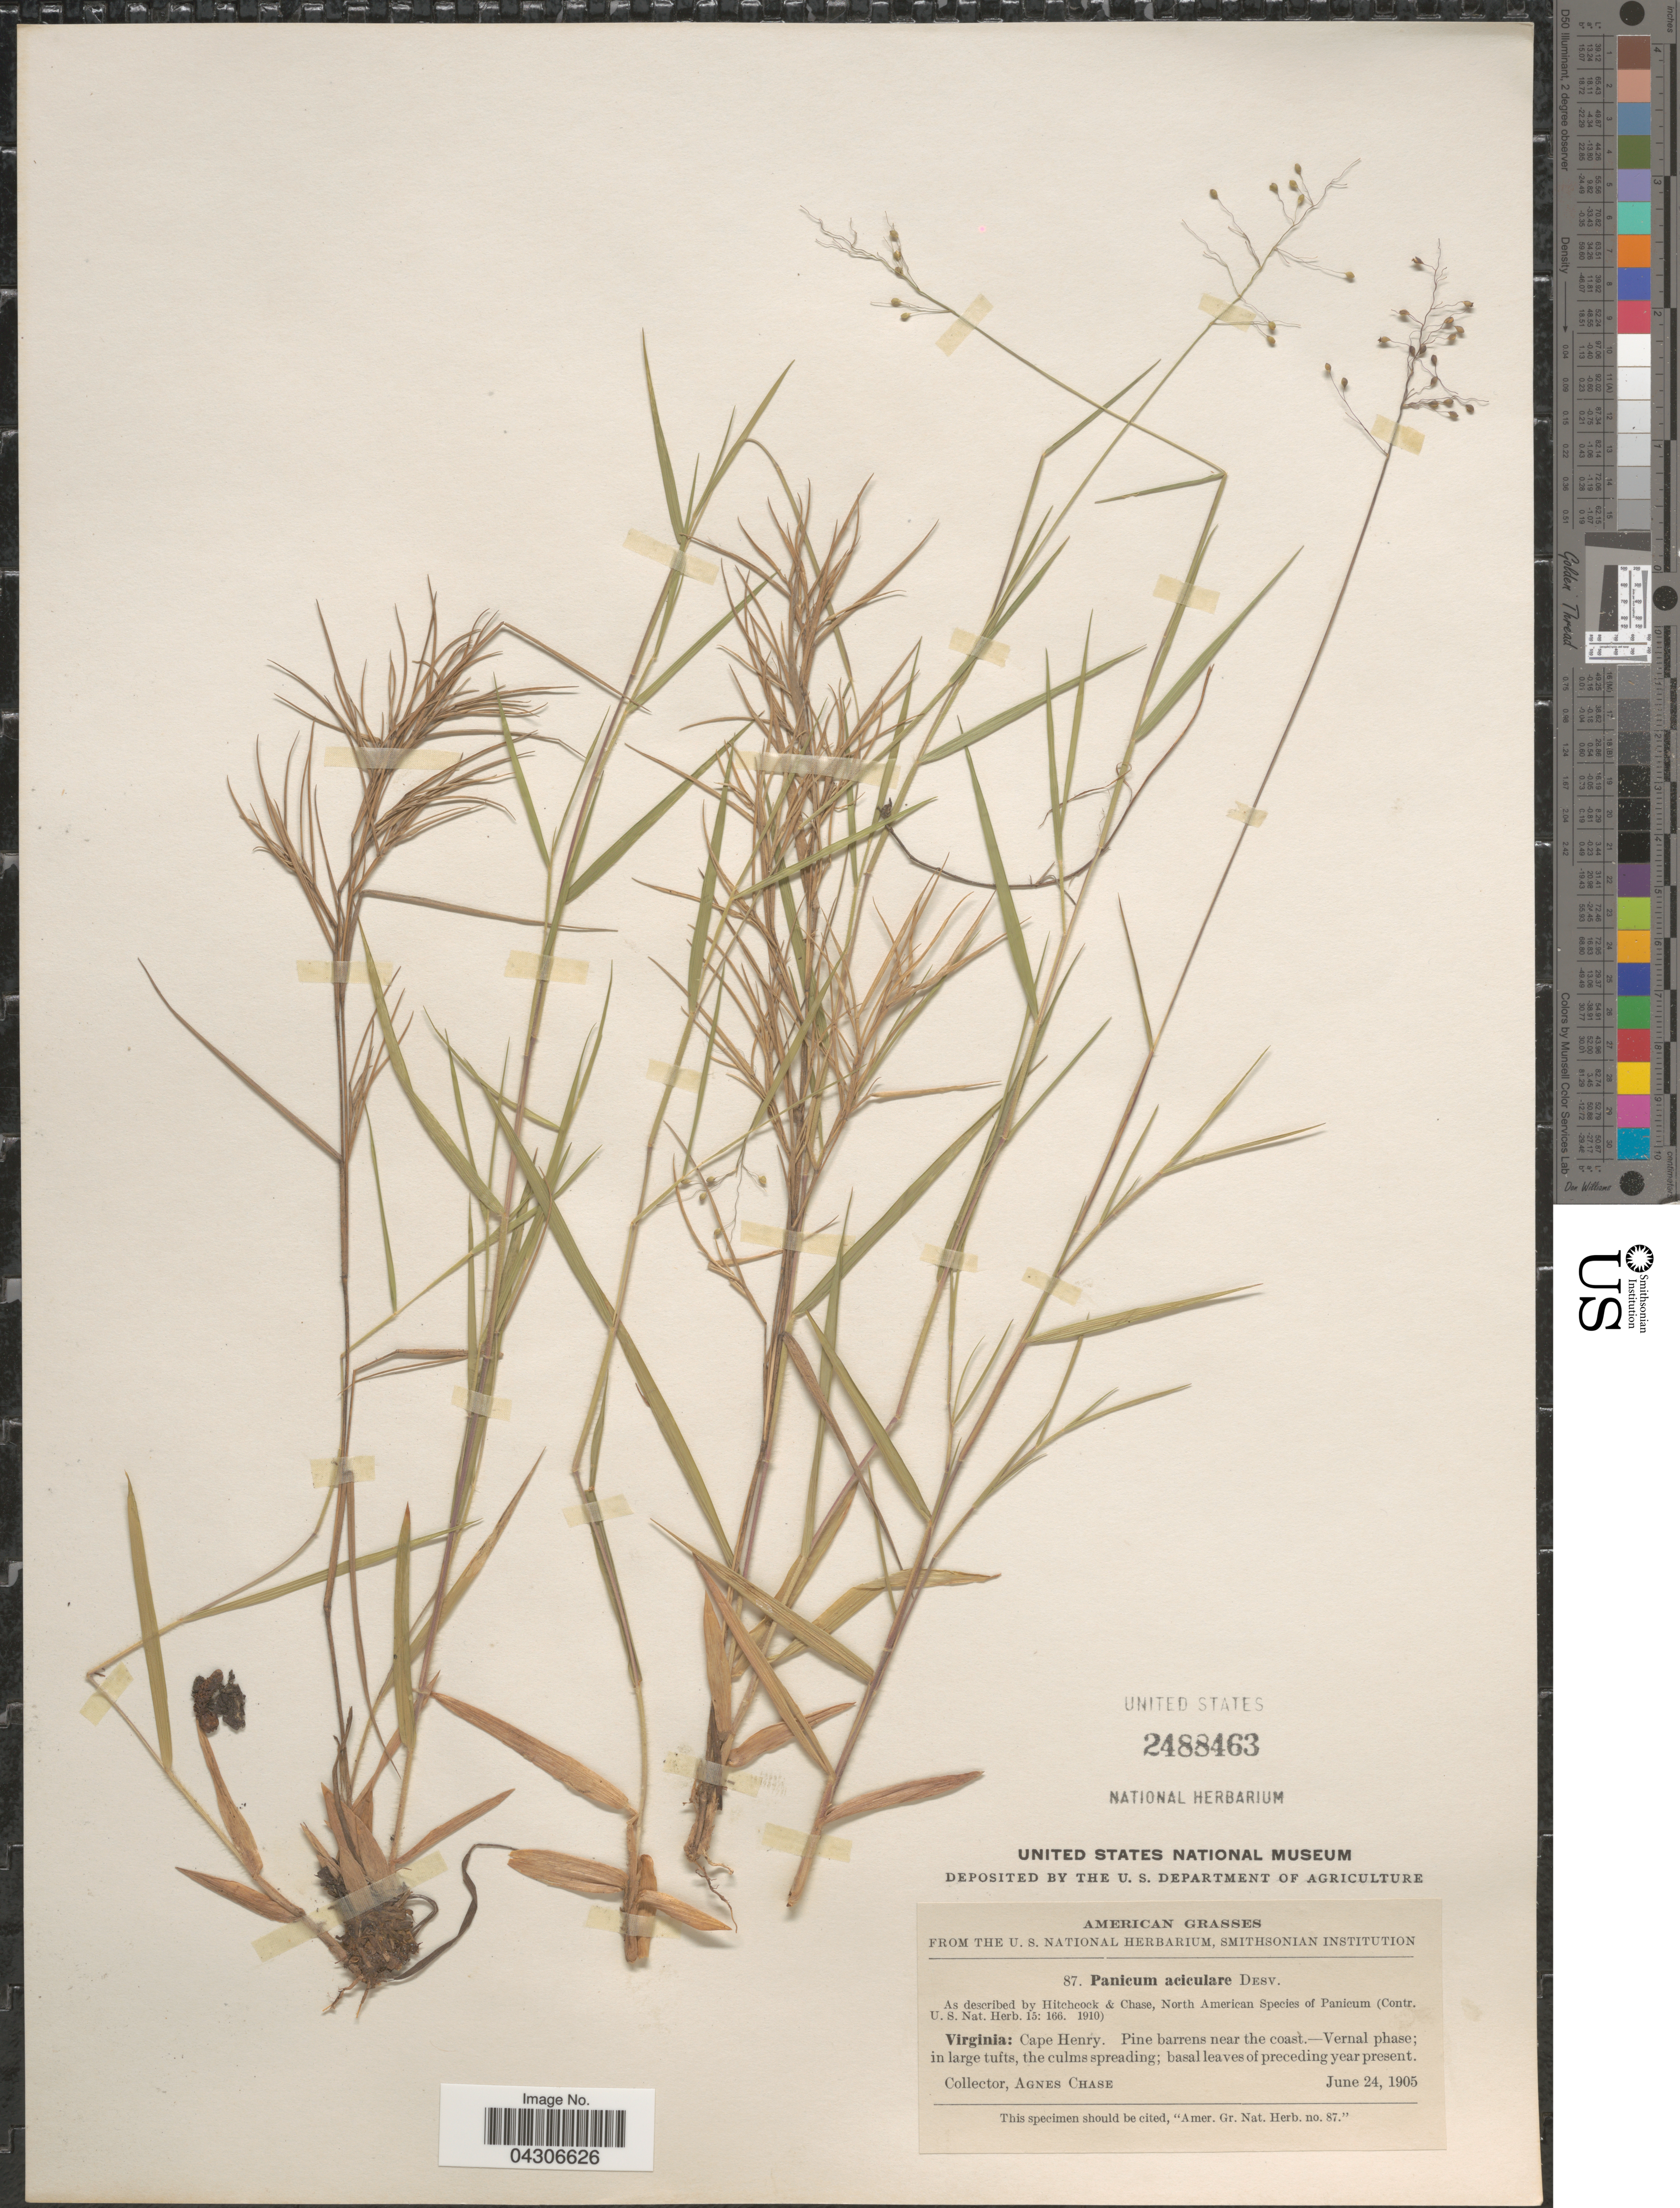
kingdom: Plantae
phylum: Tracheophyta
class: Liliopsida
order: Poales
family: Poaceae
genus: Dichanthelium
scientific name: Dichanthelium aciculare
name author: (Desv. ex Poir.) Gould & C.A. Clark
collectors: A. Chase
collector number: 87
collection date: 1905-06-24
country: United States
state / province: Virginia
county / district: City of Virginia Beach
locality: Cape Henry. Pine barrens near the coast.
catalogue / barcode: US 2488463